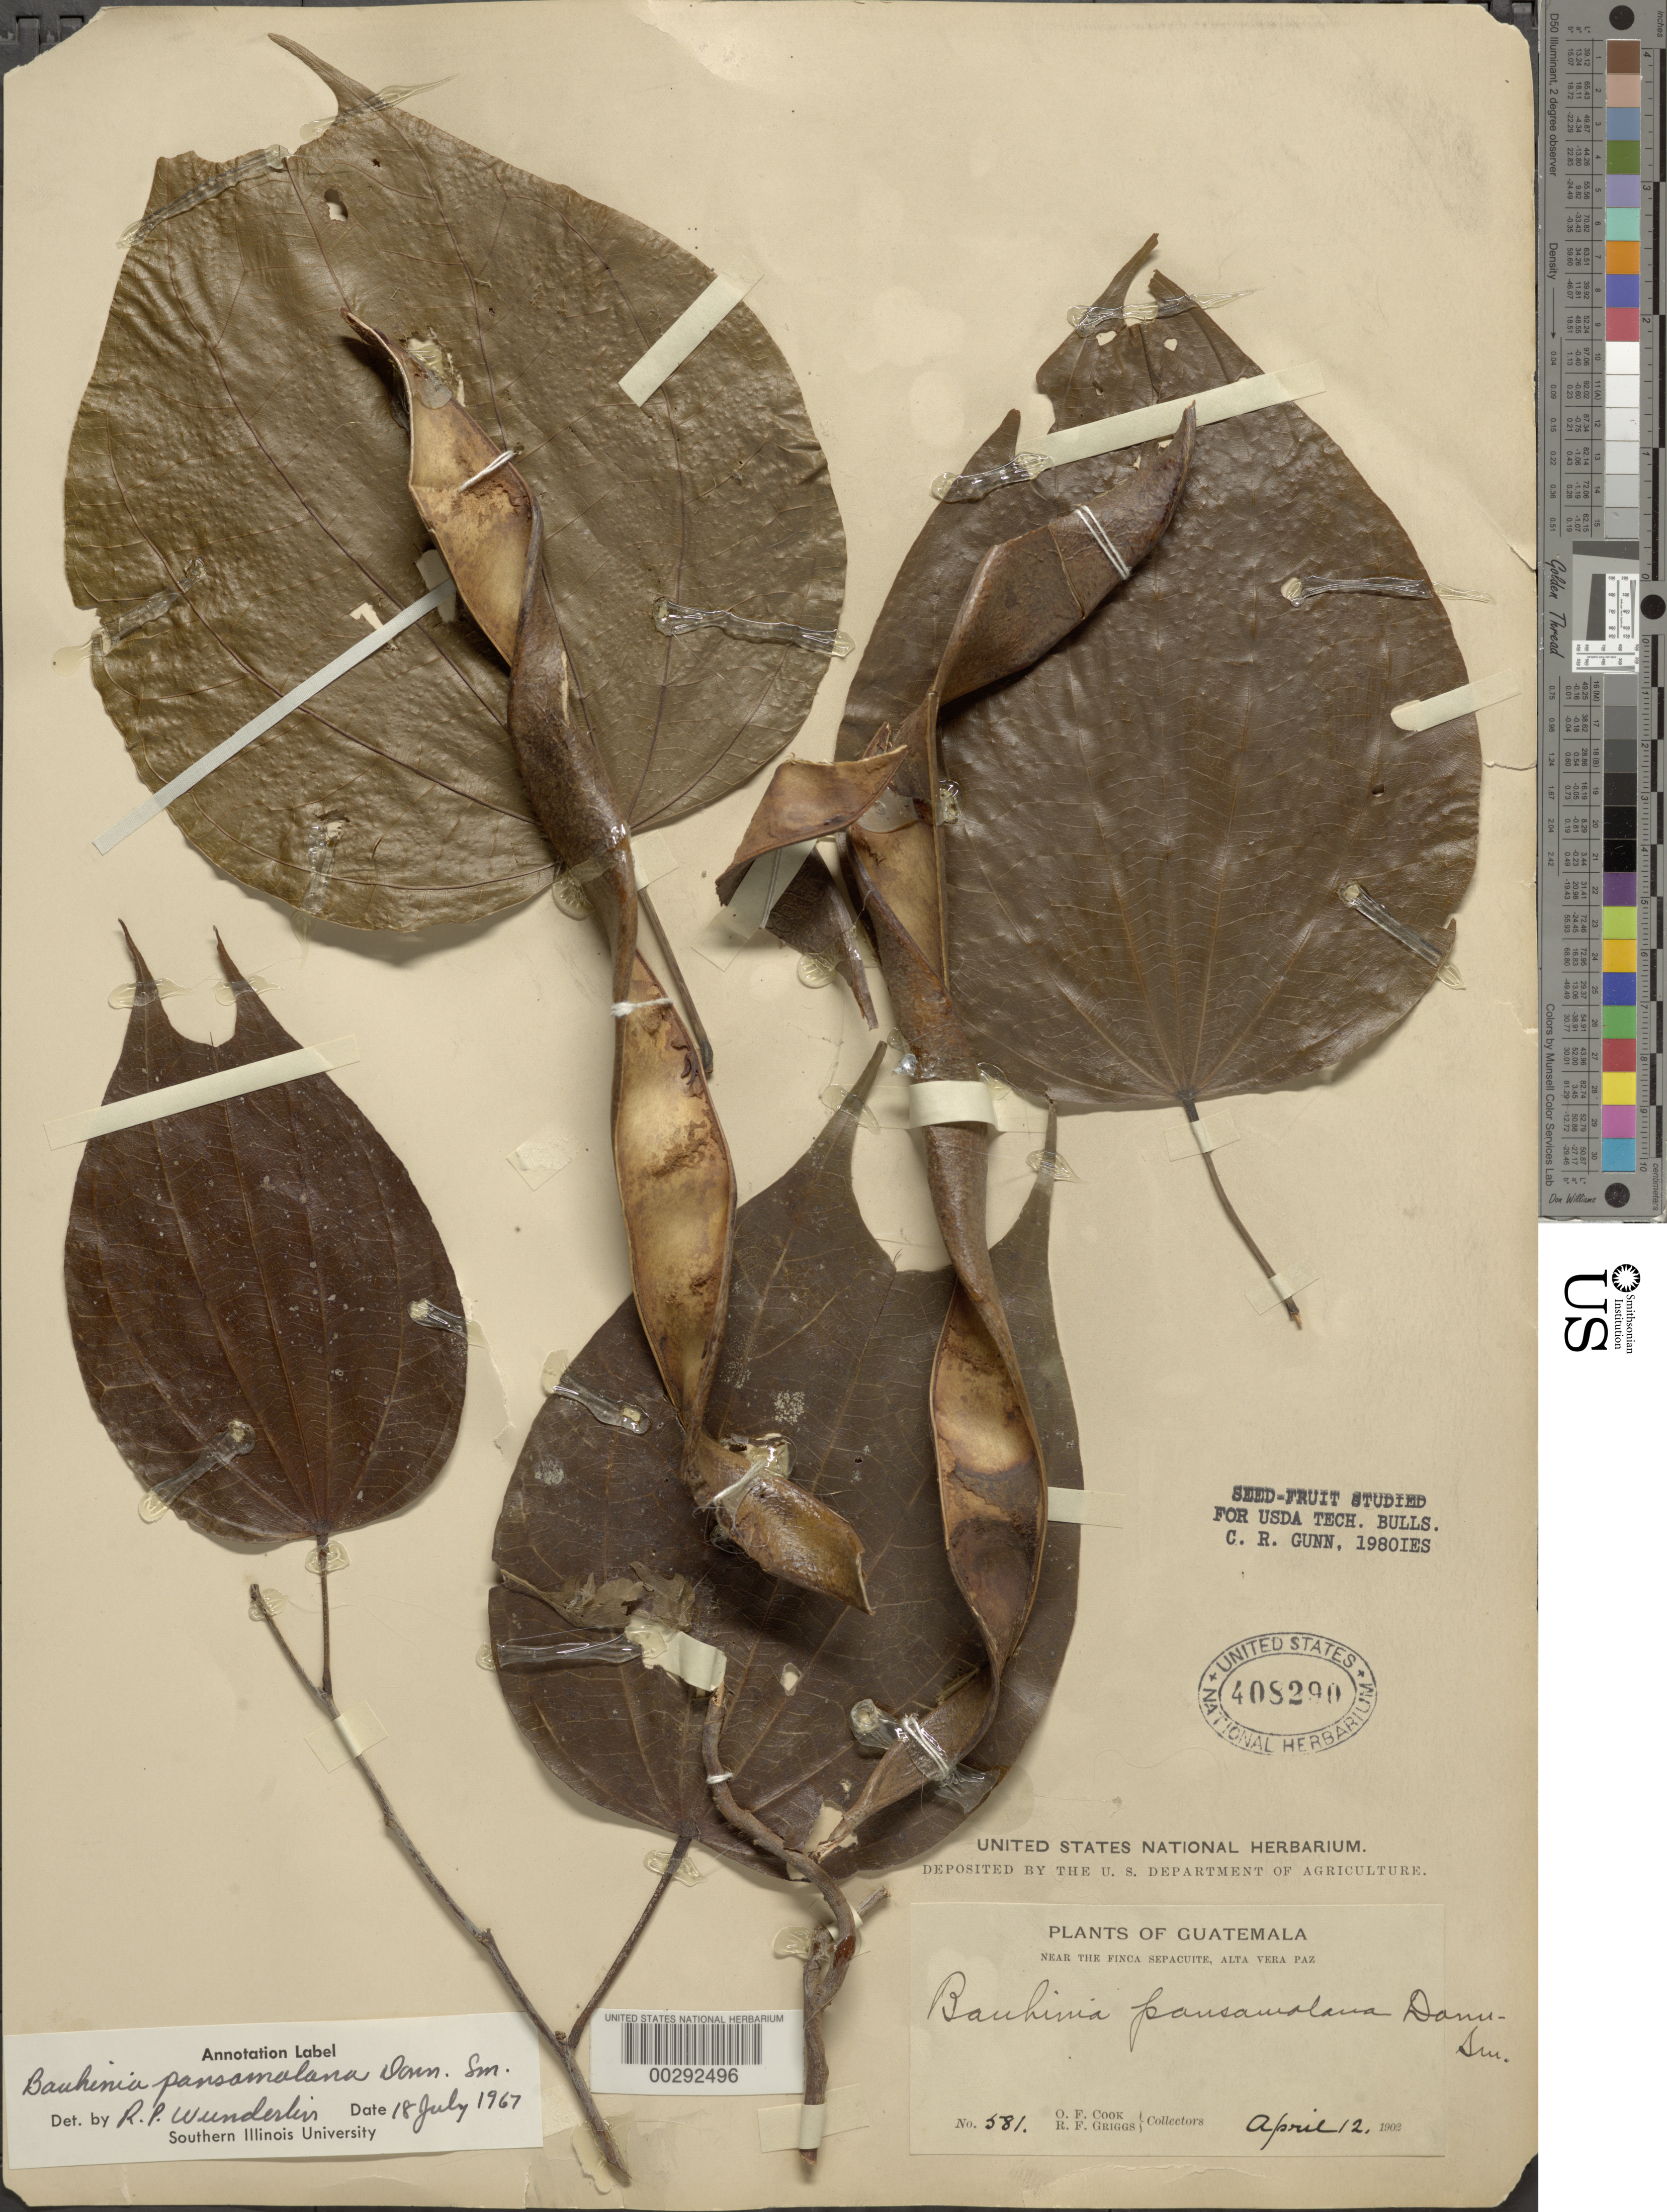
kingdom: Plantae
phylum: Tracheophyta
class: Magnoliopsida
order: Fabales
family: Fabaceae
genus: Bauhinia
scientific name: Bauhinia pansamalana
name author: Donn. Sm.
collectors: O. F. Cook & R. F. Griggs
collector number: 581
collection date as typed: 12 Apr 1902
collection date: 1902-04-12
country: Guatemala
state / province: Alta Verapaz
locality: Near the Finca Sepacuite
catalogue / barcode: US 408290